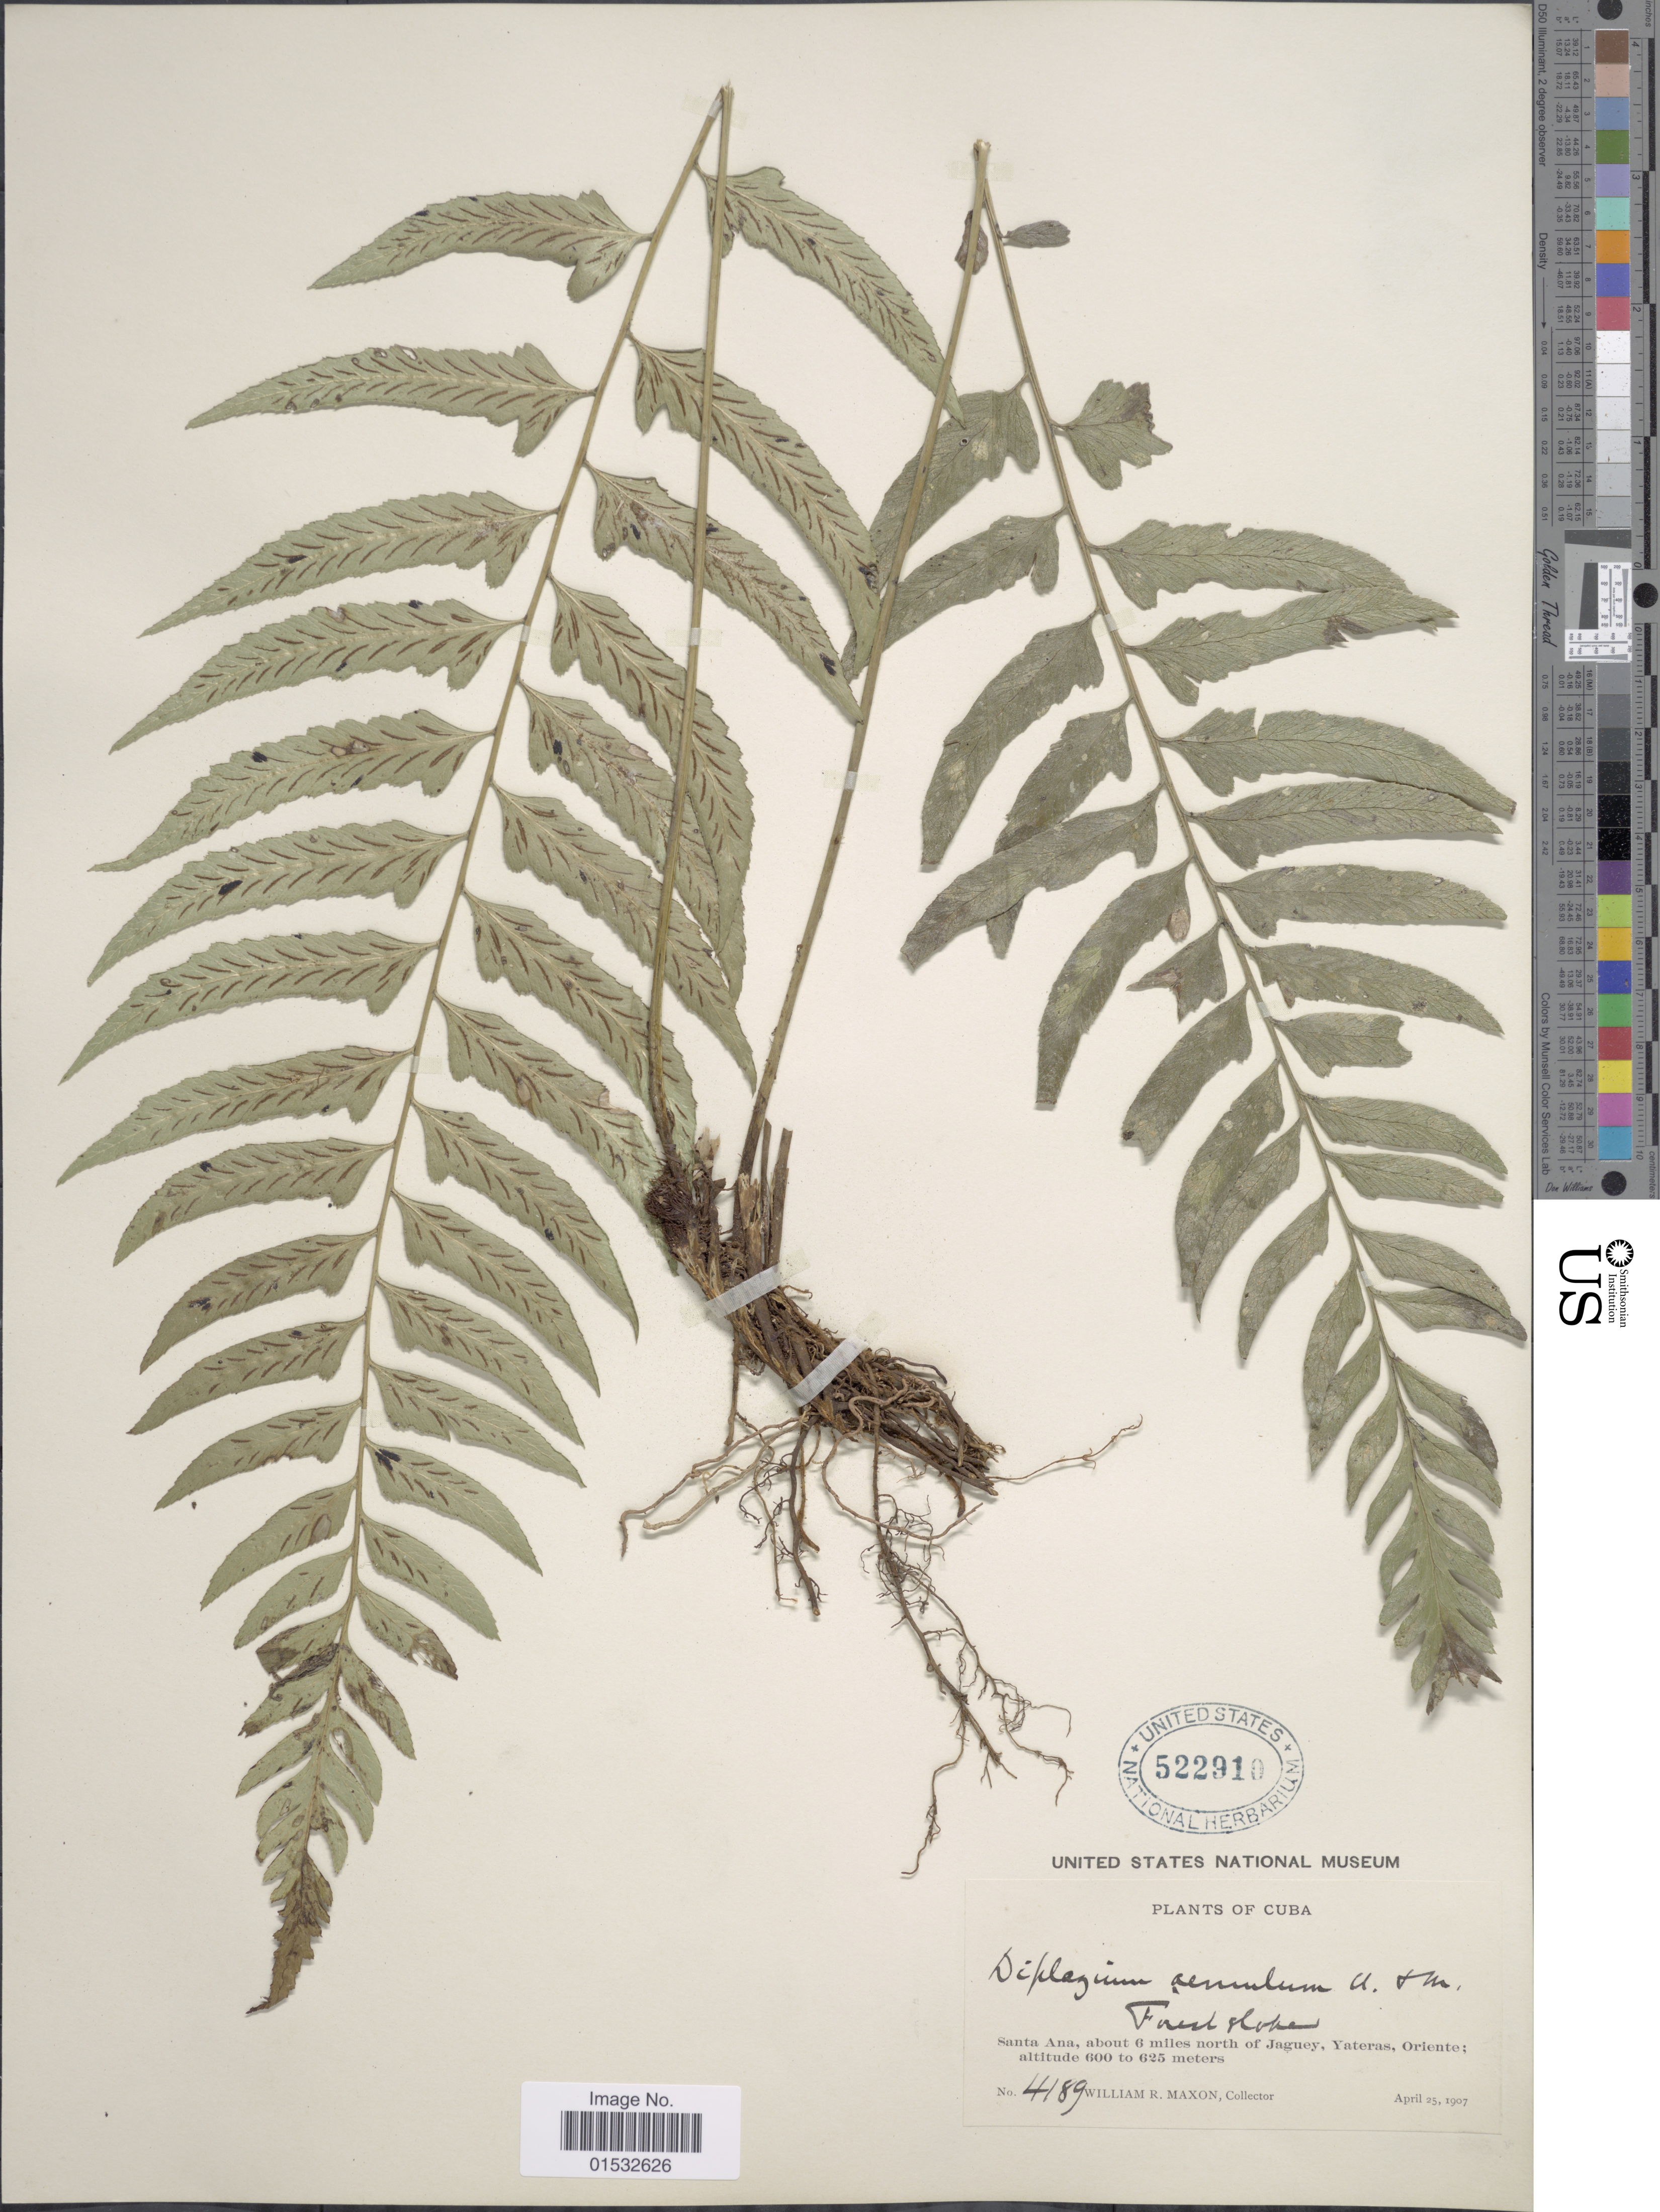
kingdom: Plantae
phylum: Tracheophyta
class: Polypodiopsida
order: Polypodiales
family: Athyriaceae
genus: Diplazium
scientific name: Diplazium cristatum x D. unilobum (Poir.) Hieron.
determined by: Sánchez, C.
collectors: W. R. Maxon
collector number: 4189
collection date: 1907-04-25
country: Cuba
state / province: Oriente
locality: Santa Ana, about 6 miles north of Jaguey, Yateras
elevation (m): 600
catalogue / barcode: US 522910